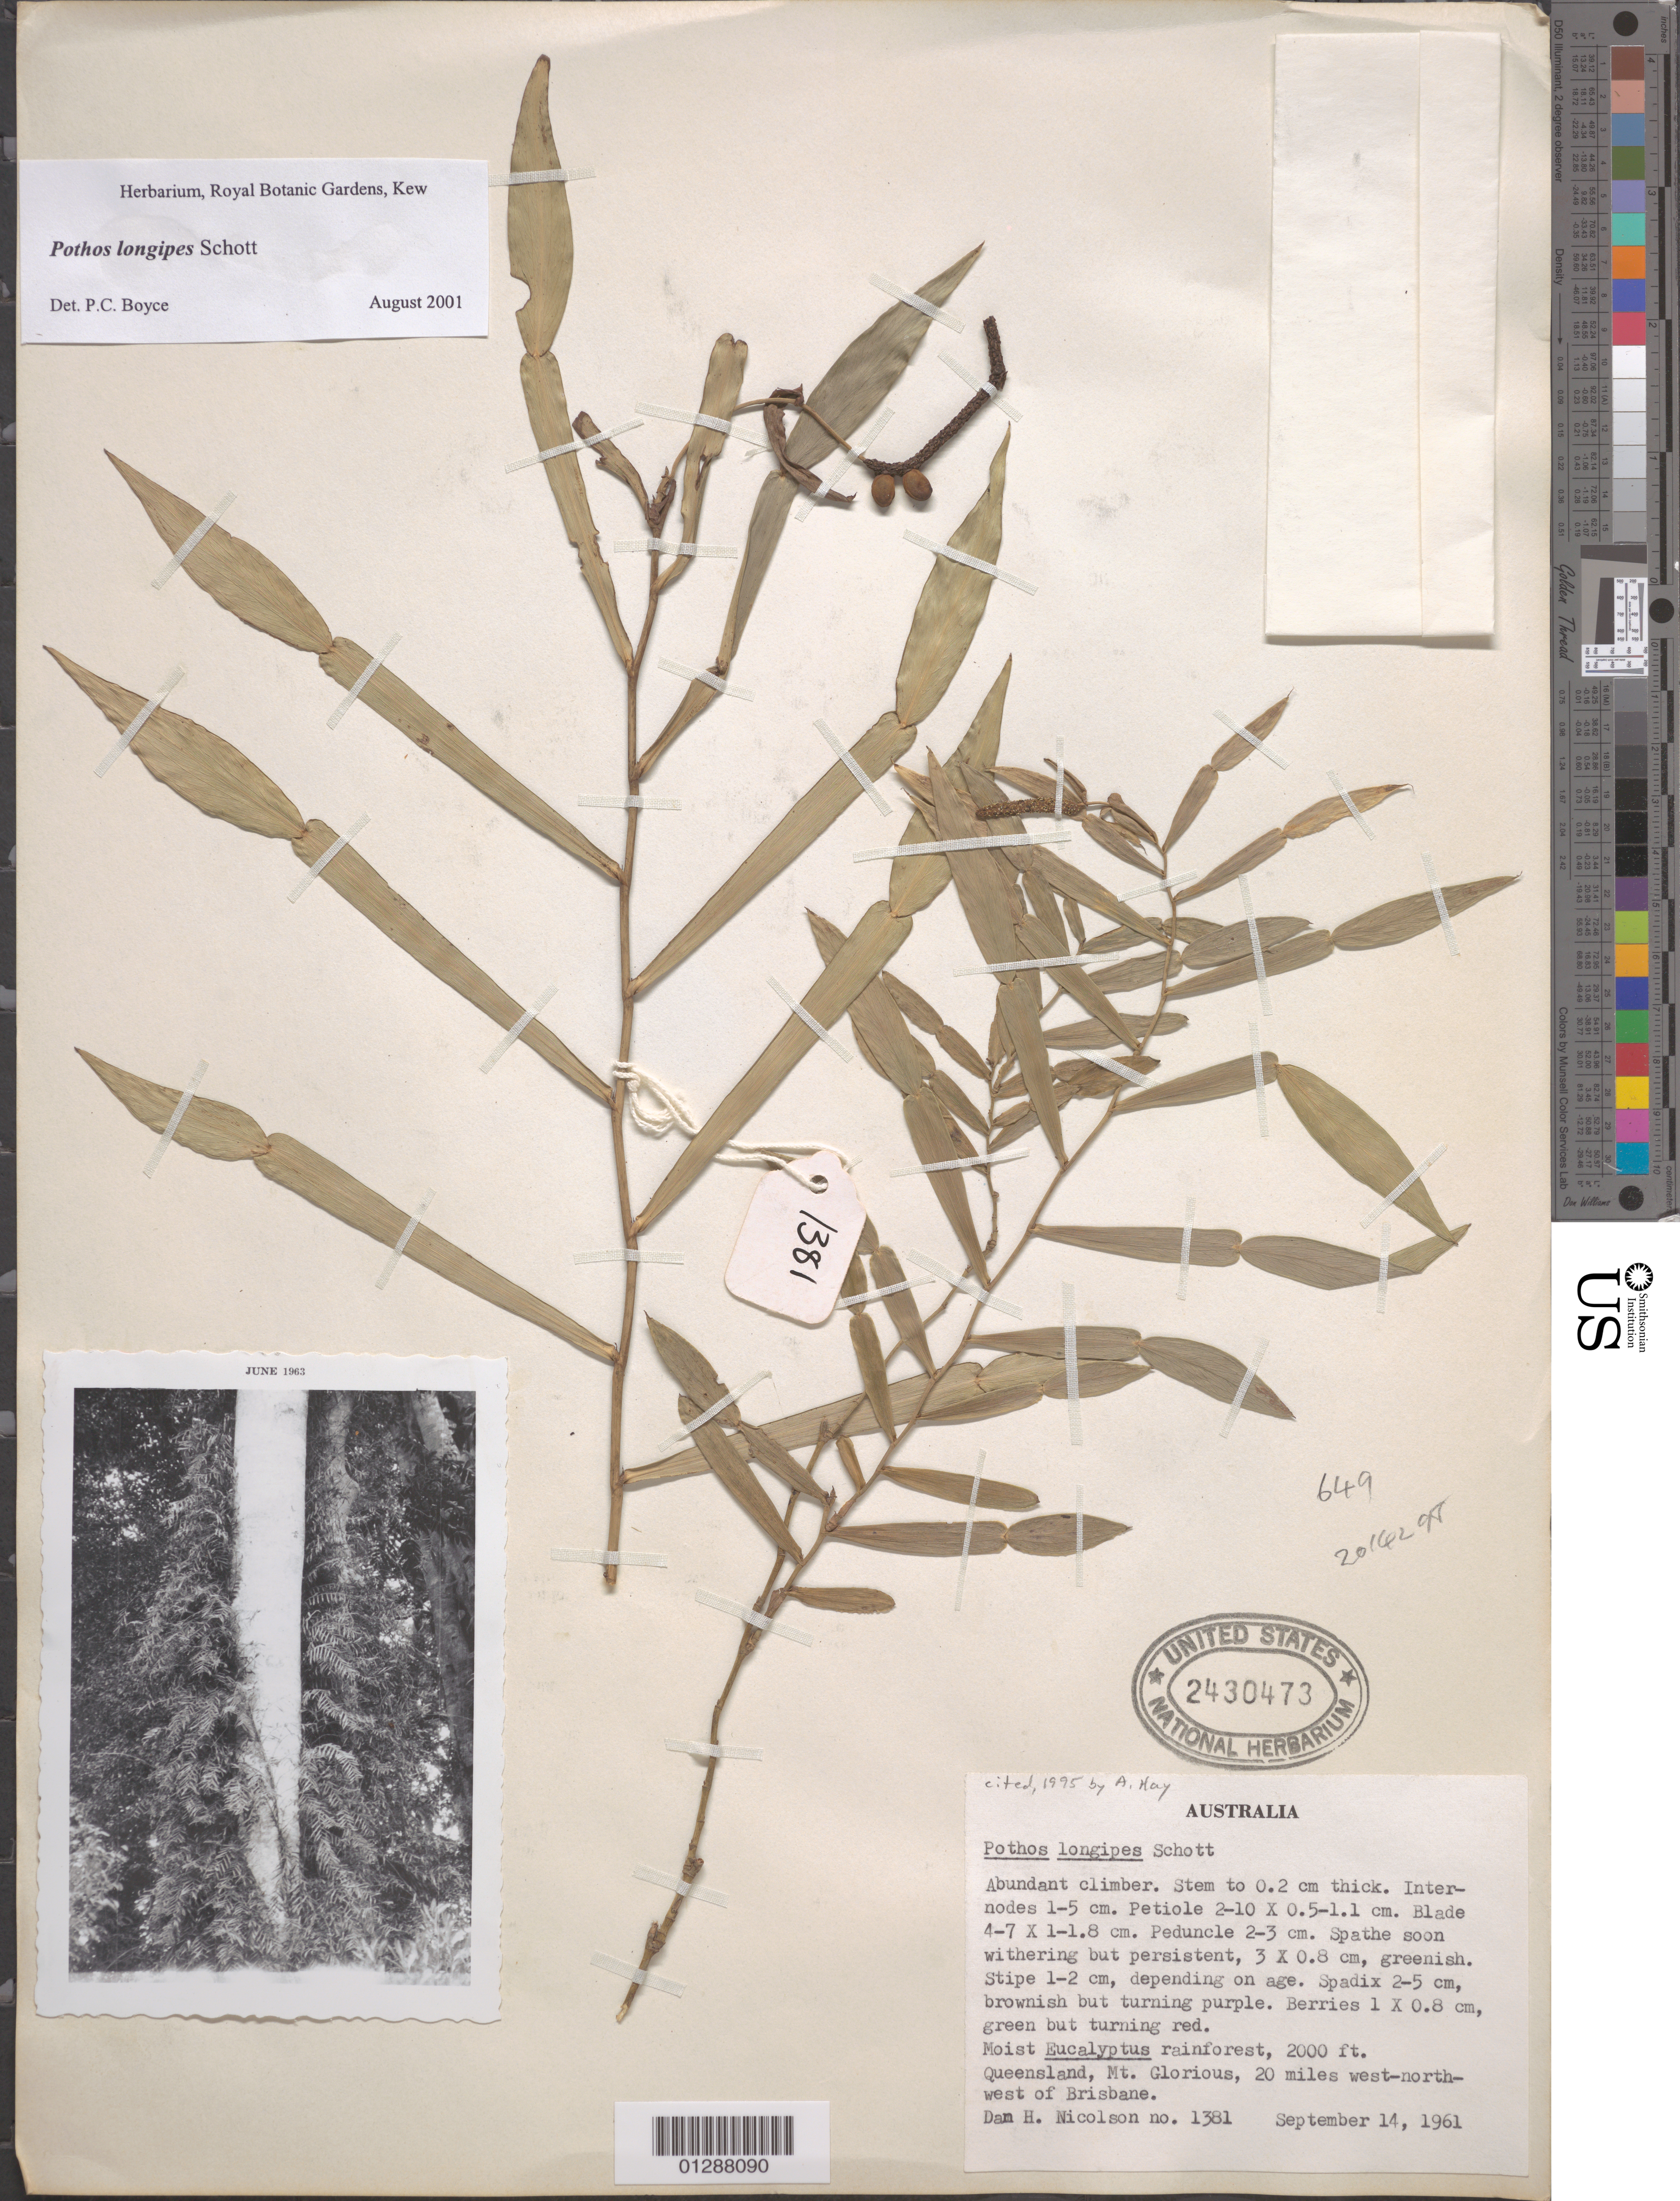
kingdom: Plantae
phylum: Tracheophyta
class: Liliopsida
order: Alismatales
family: Araceae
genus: Pothos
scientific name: Pothos longipes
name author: Schott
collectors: D. H. Nicolson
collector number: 1381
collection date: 1961-09-14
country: Australia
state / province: Queensland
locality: Mt. Glorious, 20 miles west-north-west of Brisbane.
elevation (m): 610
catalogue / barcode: US 2430473